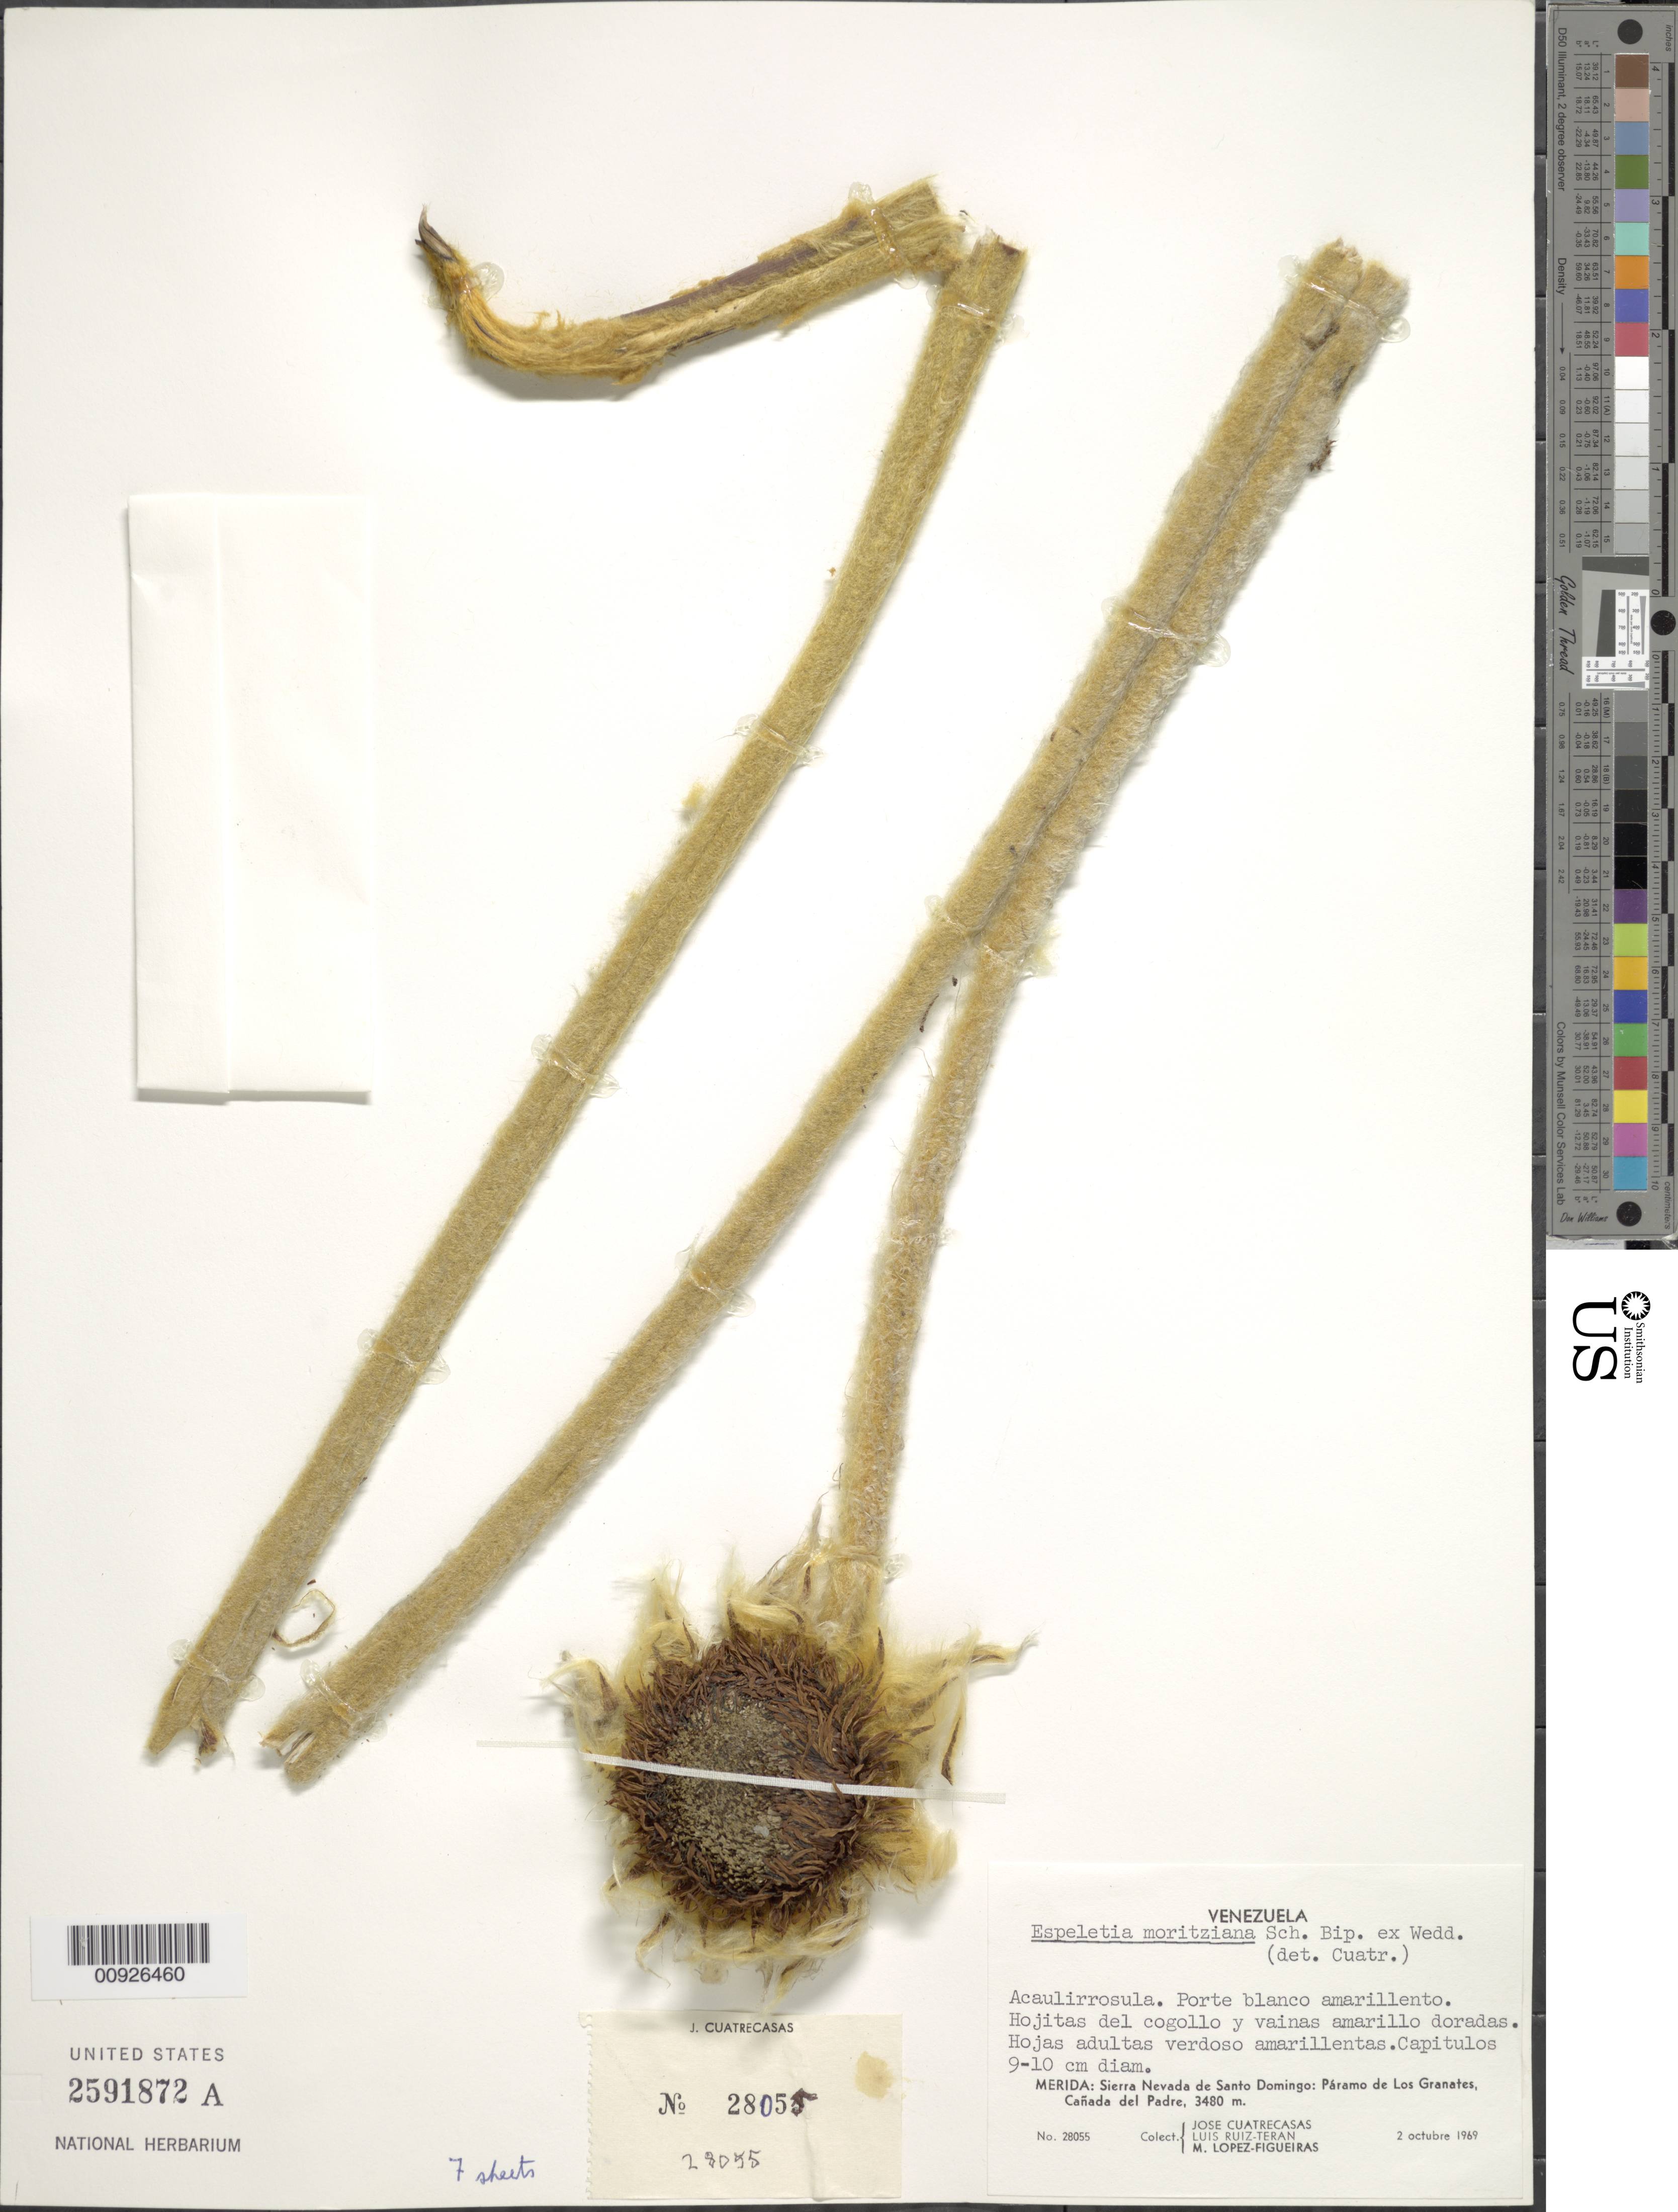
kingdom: Plantae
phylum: Tracheophyta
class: Magnoliopsida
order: Asterales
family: Asteraceae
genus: Coespeletia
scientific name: Coespeletia moritziana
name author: (Sch. Bip. ex Wedd.) Cuatrec.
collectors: J. Cuatrecasas, L. E. Ruíz-Terán & M. López Figueiras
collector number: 28055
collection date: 1969-10-02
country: Venezuela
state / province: Mérida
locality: Páramo de los Granates. Sierra Nevada de Santo Domingo: Cañada del Padre.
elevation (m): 3480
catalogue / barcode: US 2591872A